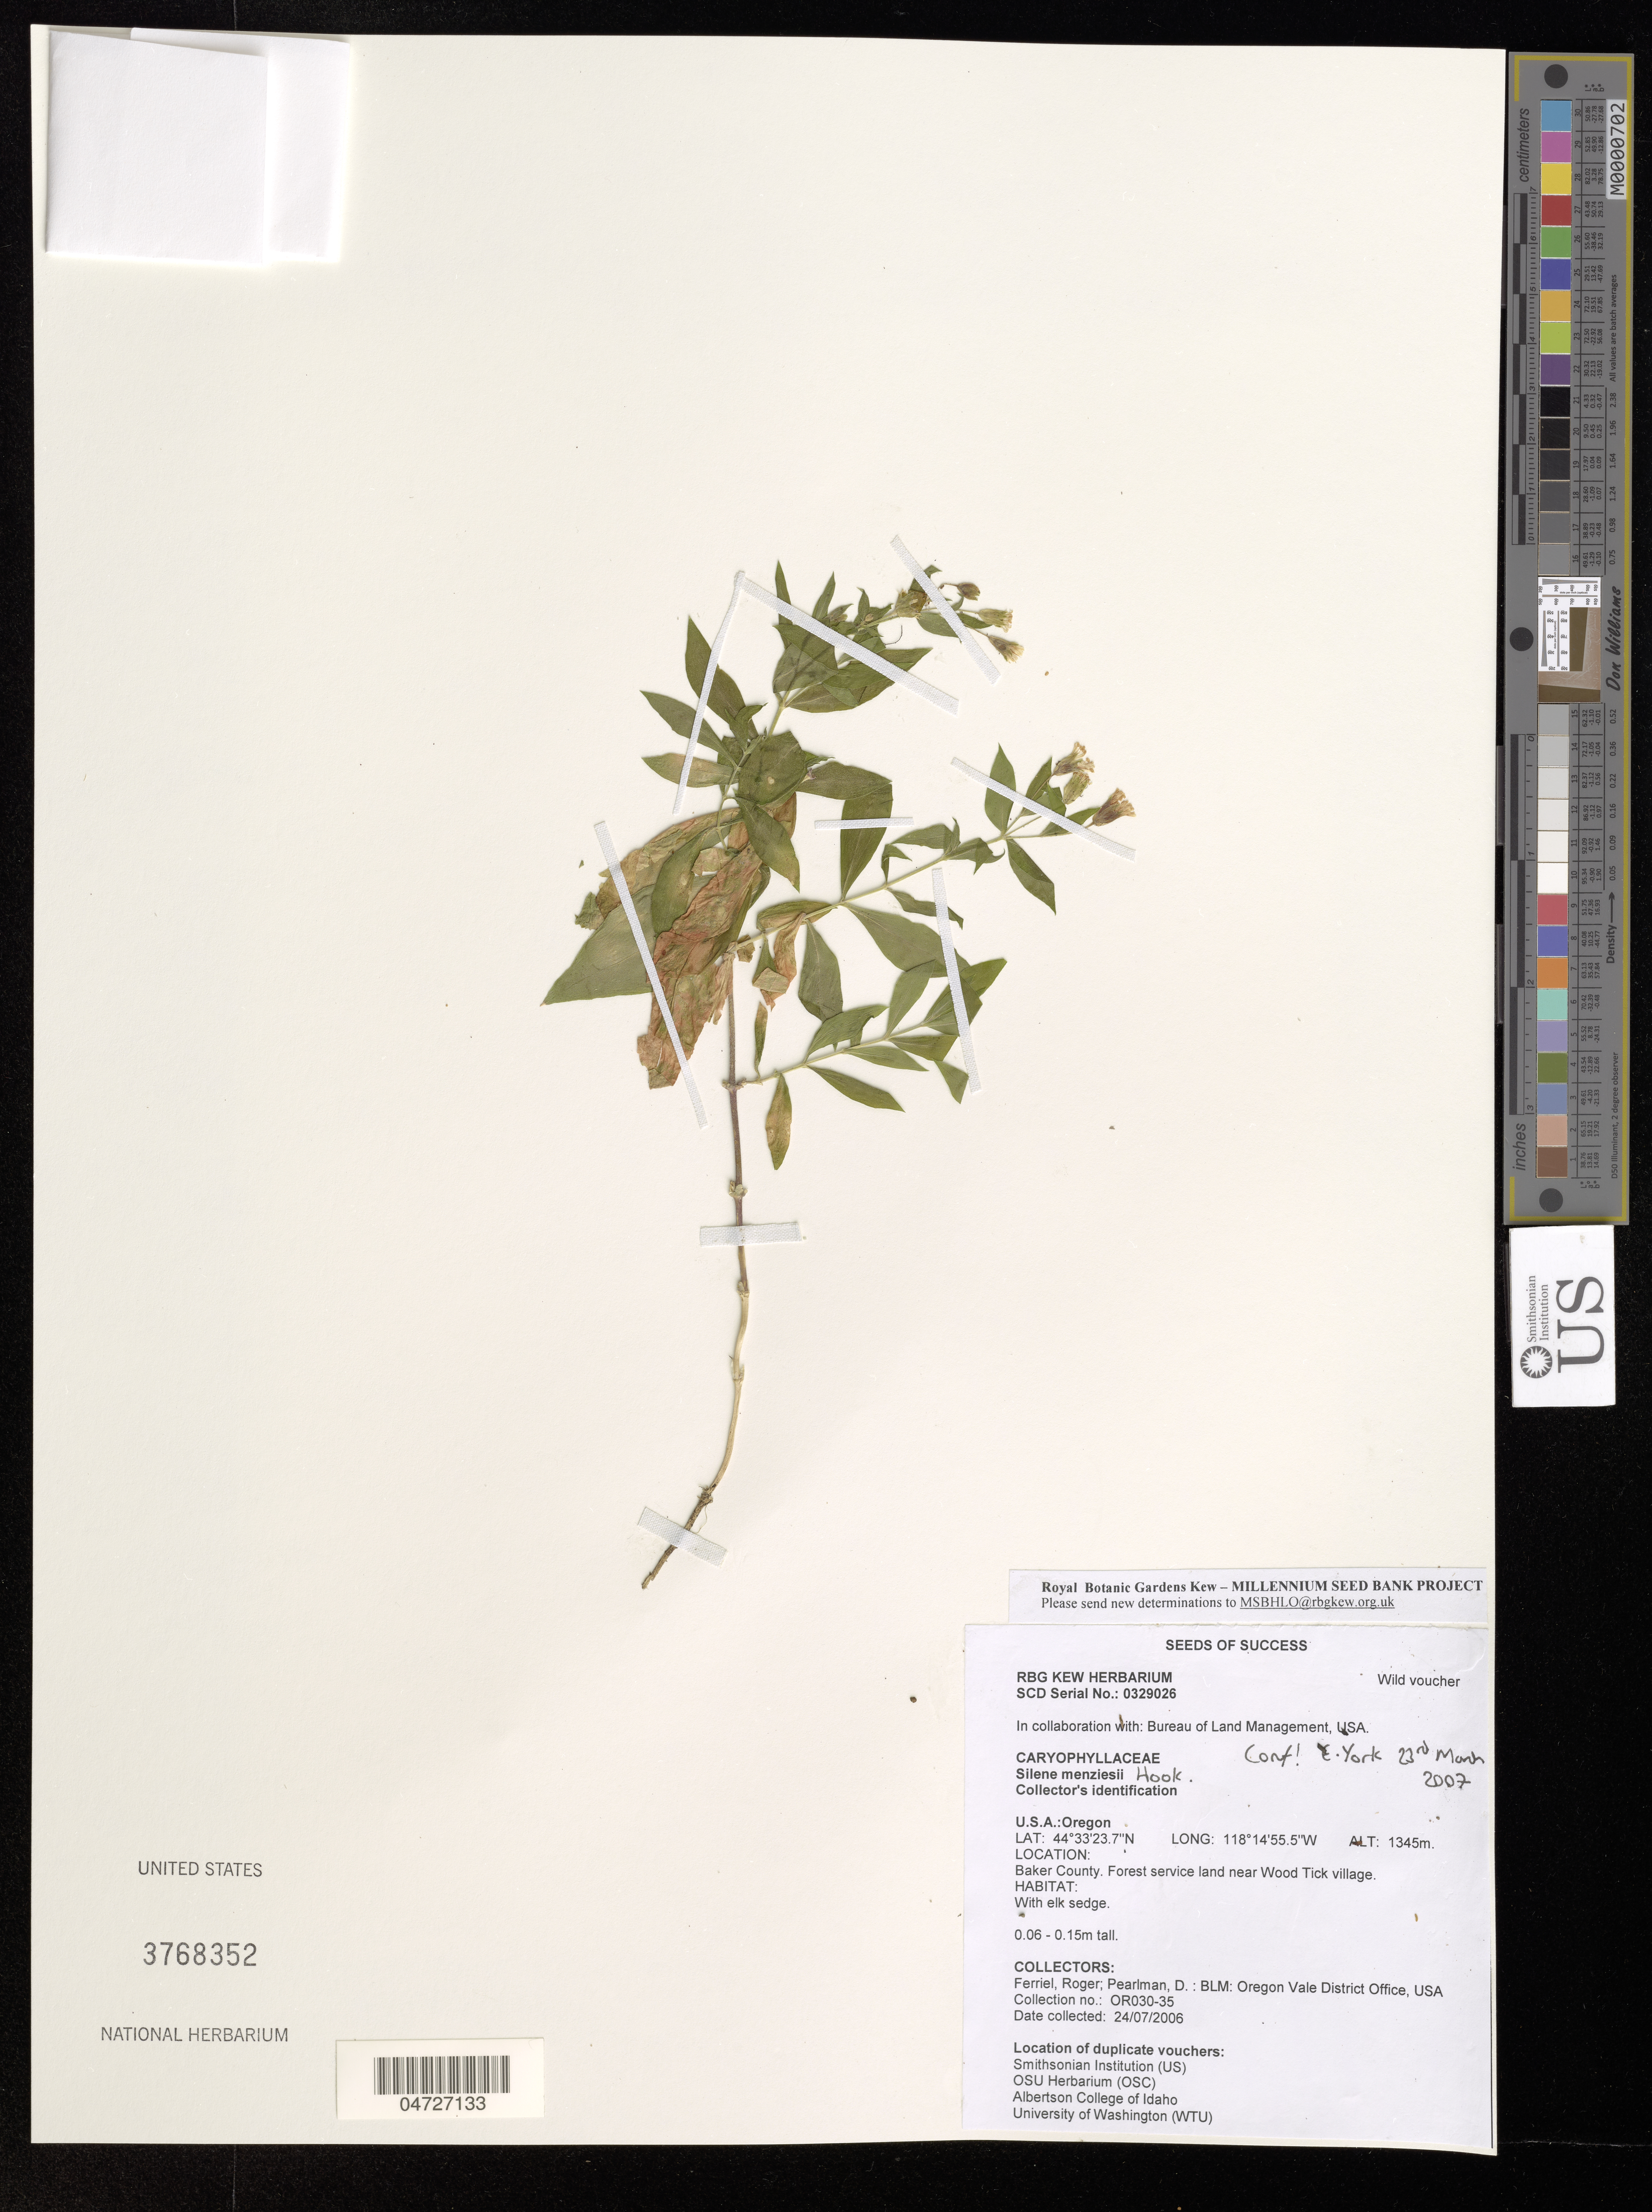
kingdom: Plantae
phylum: Tracheophyta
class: Magnoliopsida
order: Caryophyllales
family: Caryophyllaceae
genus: Silene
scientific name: Silene menziesii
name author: Hook.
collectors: R. Ferriel & D. Pearlman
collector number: OR030-35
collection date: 2006-07-24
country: United States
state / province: Oregon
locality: Baker County. Forest service land near Wood Tick village.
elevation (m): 1345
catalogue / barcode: US 3768352